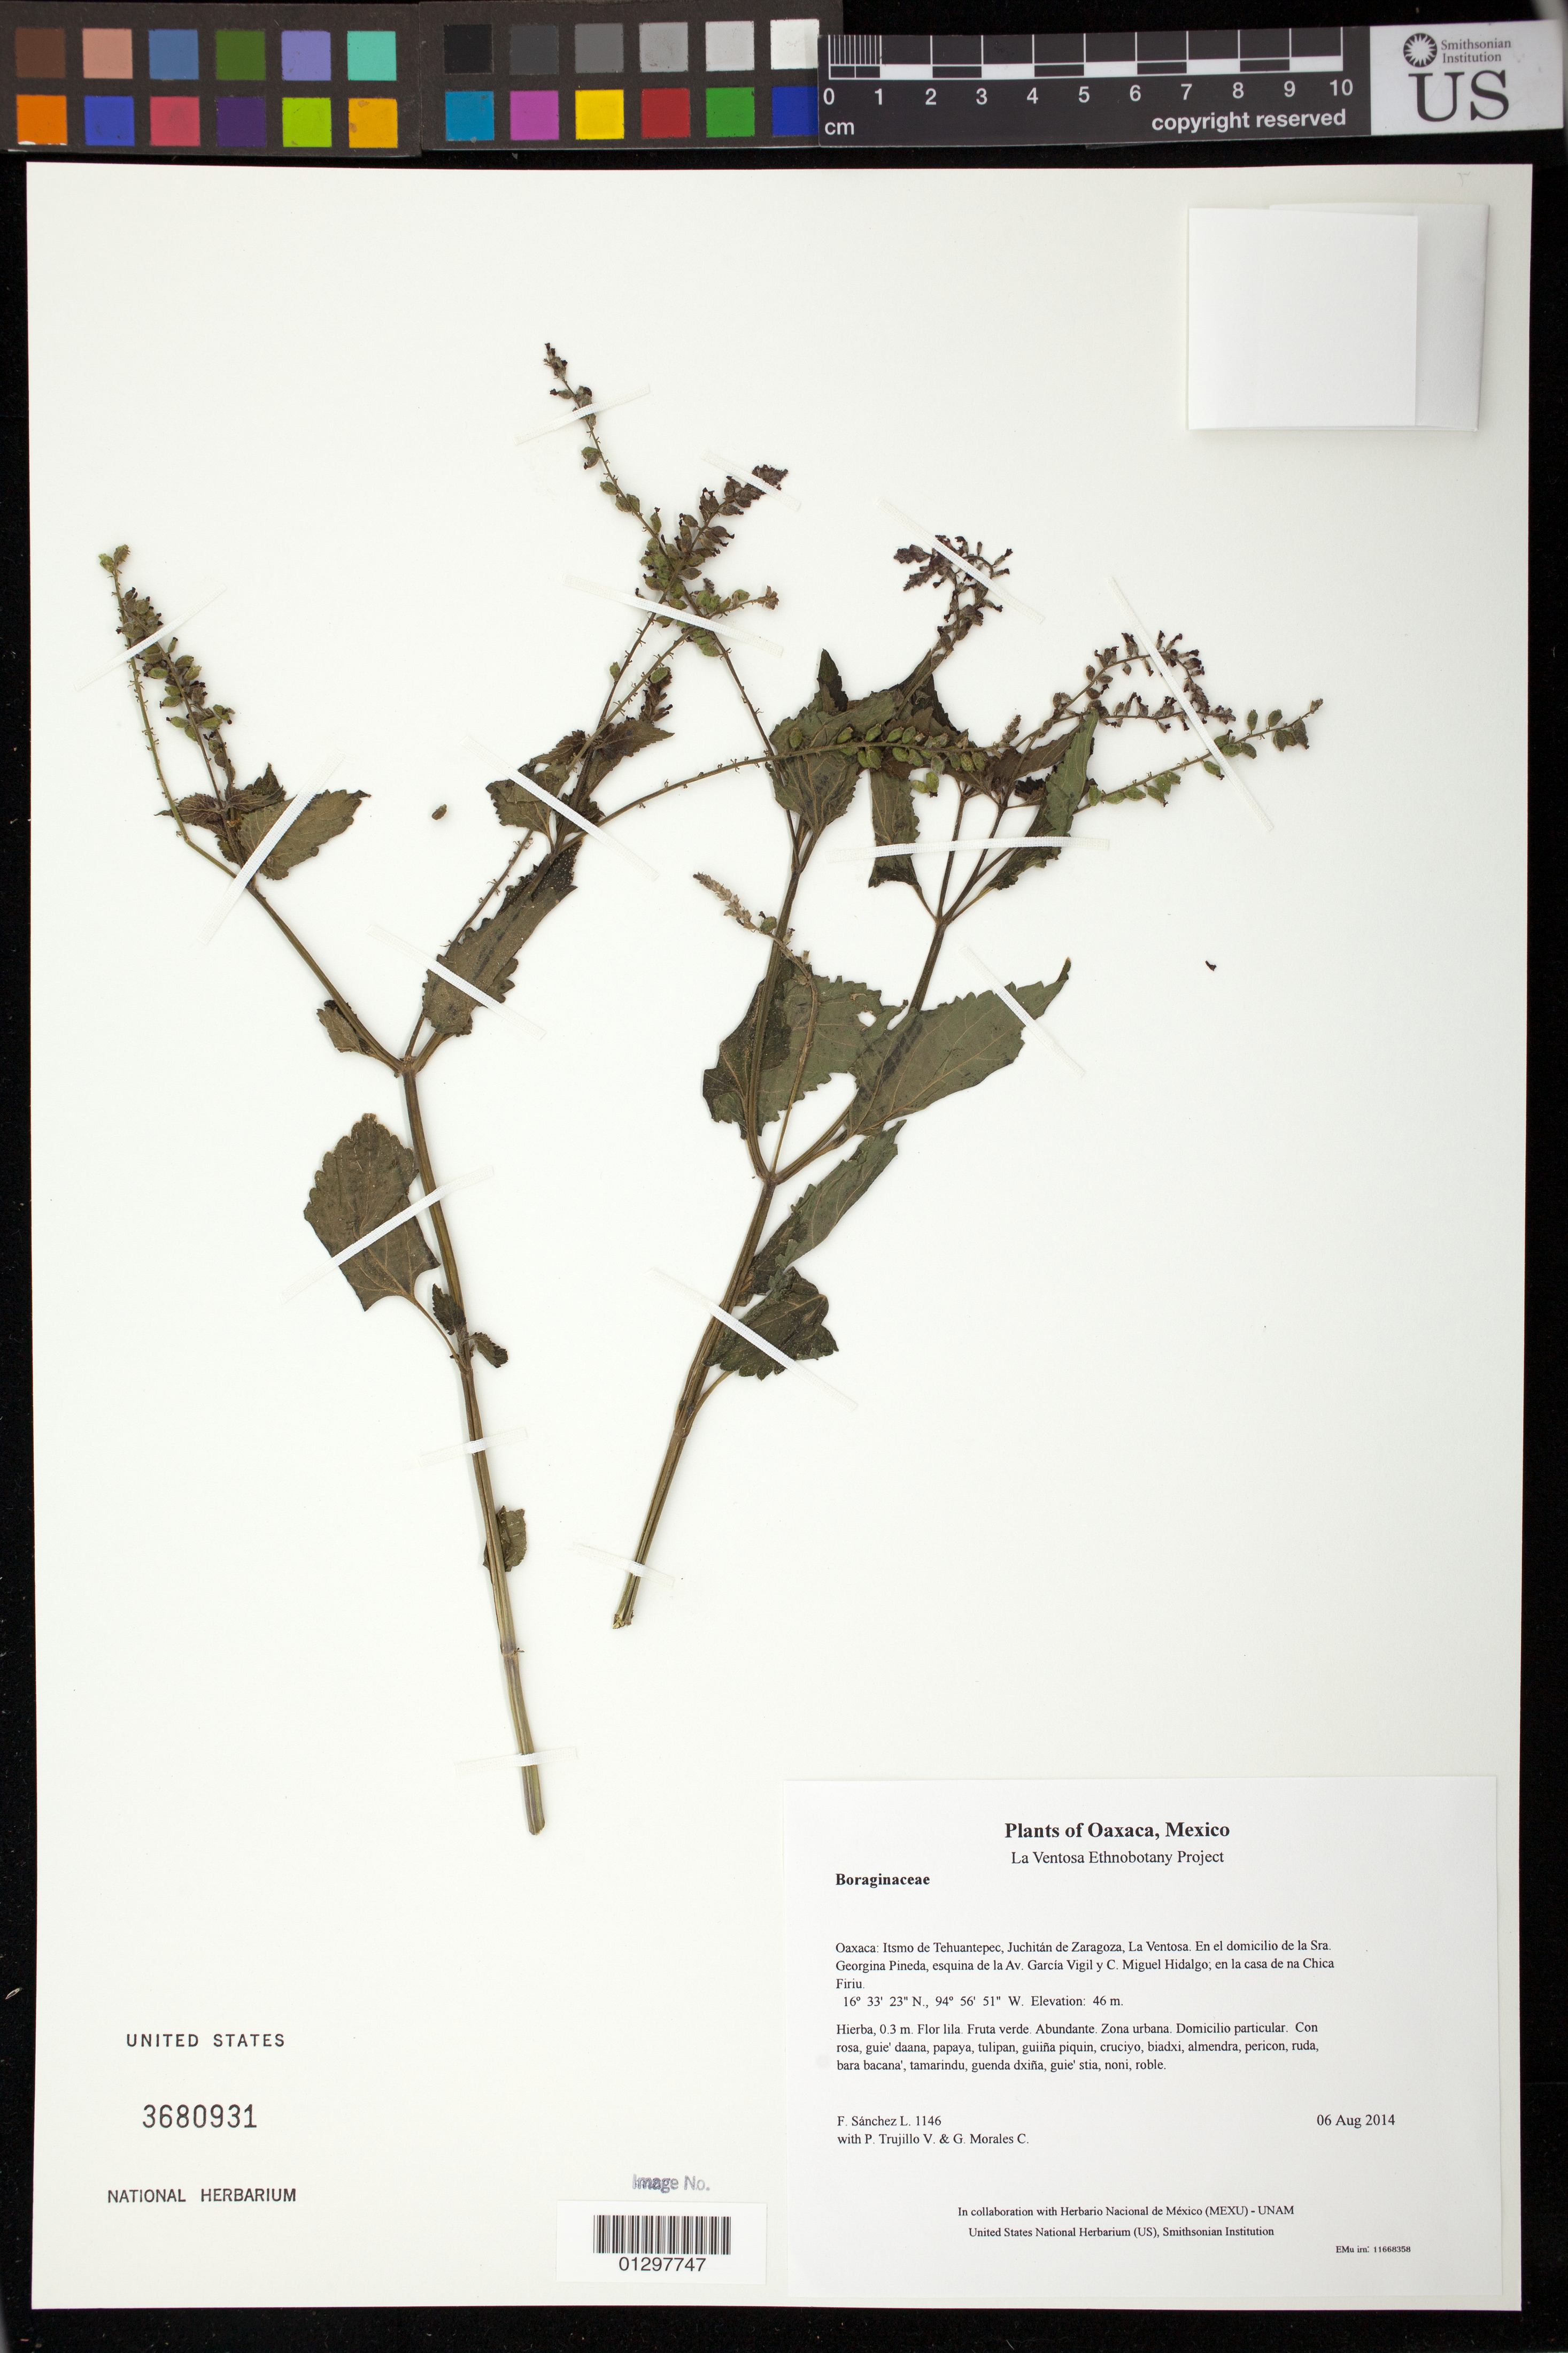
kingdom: Plantae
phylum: Tracheophyta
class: Magnoliopsida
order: Lamiales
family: Verbenaceae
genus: Priva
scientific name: Priva aspera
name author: Kunth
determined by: Velasco G., Kenia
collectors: F. Sánchez L., P. Trujillo V. & G. Morales C.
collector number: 1146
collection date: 2014-08-06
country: Mexico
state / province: Oaxaca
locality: Itsmo de Tehuantepec, Juchitán de Zaragoza, La Ventosa. En el domicilio de la Sra. Georgina Pineda, esquina de la Av. García Vigil y C. Miguel Hidalgo; en la casa de na Chica Firiu.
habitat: Zona urbana. Domicilio particular.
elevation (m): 46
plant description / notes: JEBOT, MEXU, US; Guixi bandaga. 0.3 m. Guie' lila. Cuaananaxhi naga'. Stale.; pega pega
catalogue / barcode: US 3680931